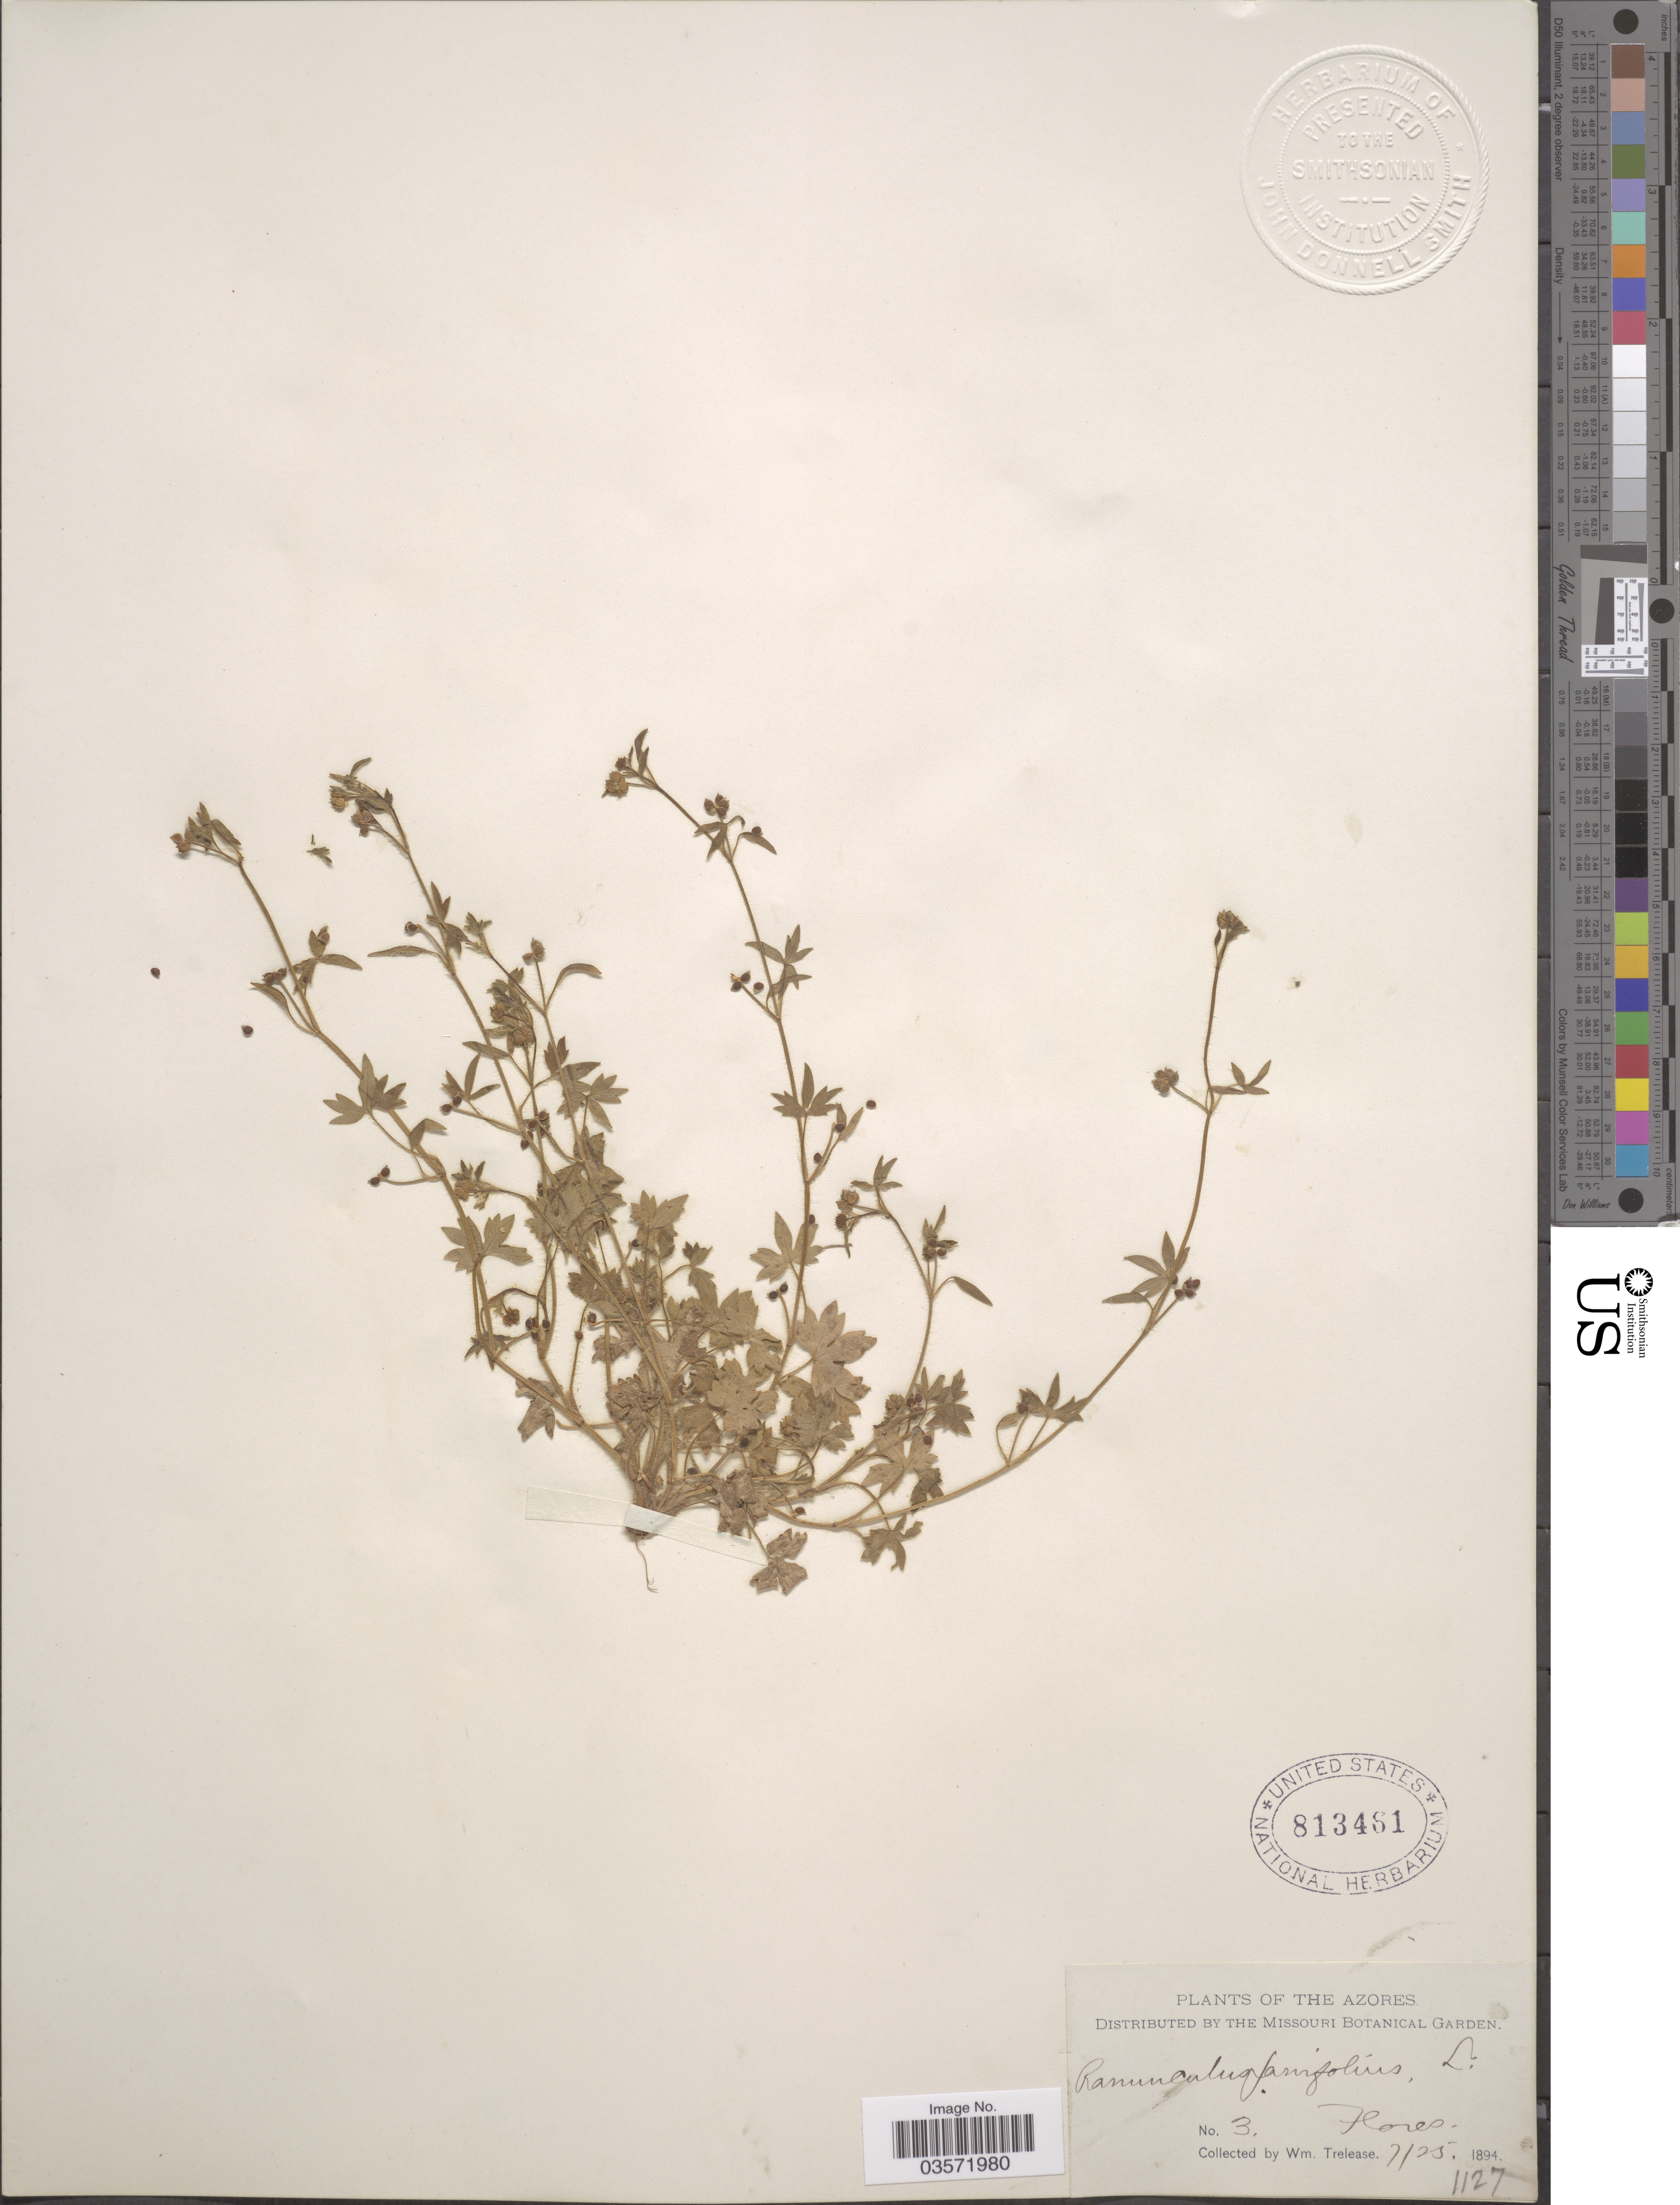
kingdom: Plantae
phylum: Tracheophyta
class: Magnoliopsida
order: Ranunculales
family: Ranunculaceae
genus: Ranunculus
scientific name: Ranunculus parviflorus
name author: L.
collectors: W. Trelease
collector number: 3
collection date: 1894-07-25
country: Portugal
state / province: Azores (Aut. Reg.)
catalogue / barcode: US 813461